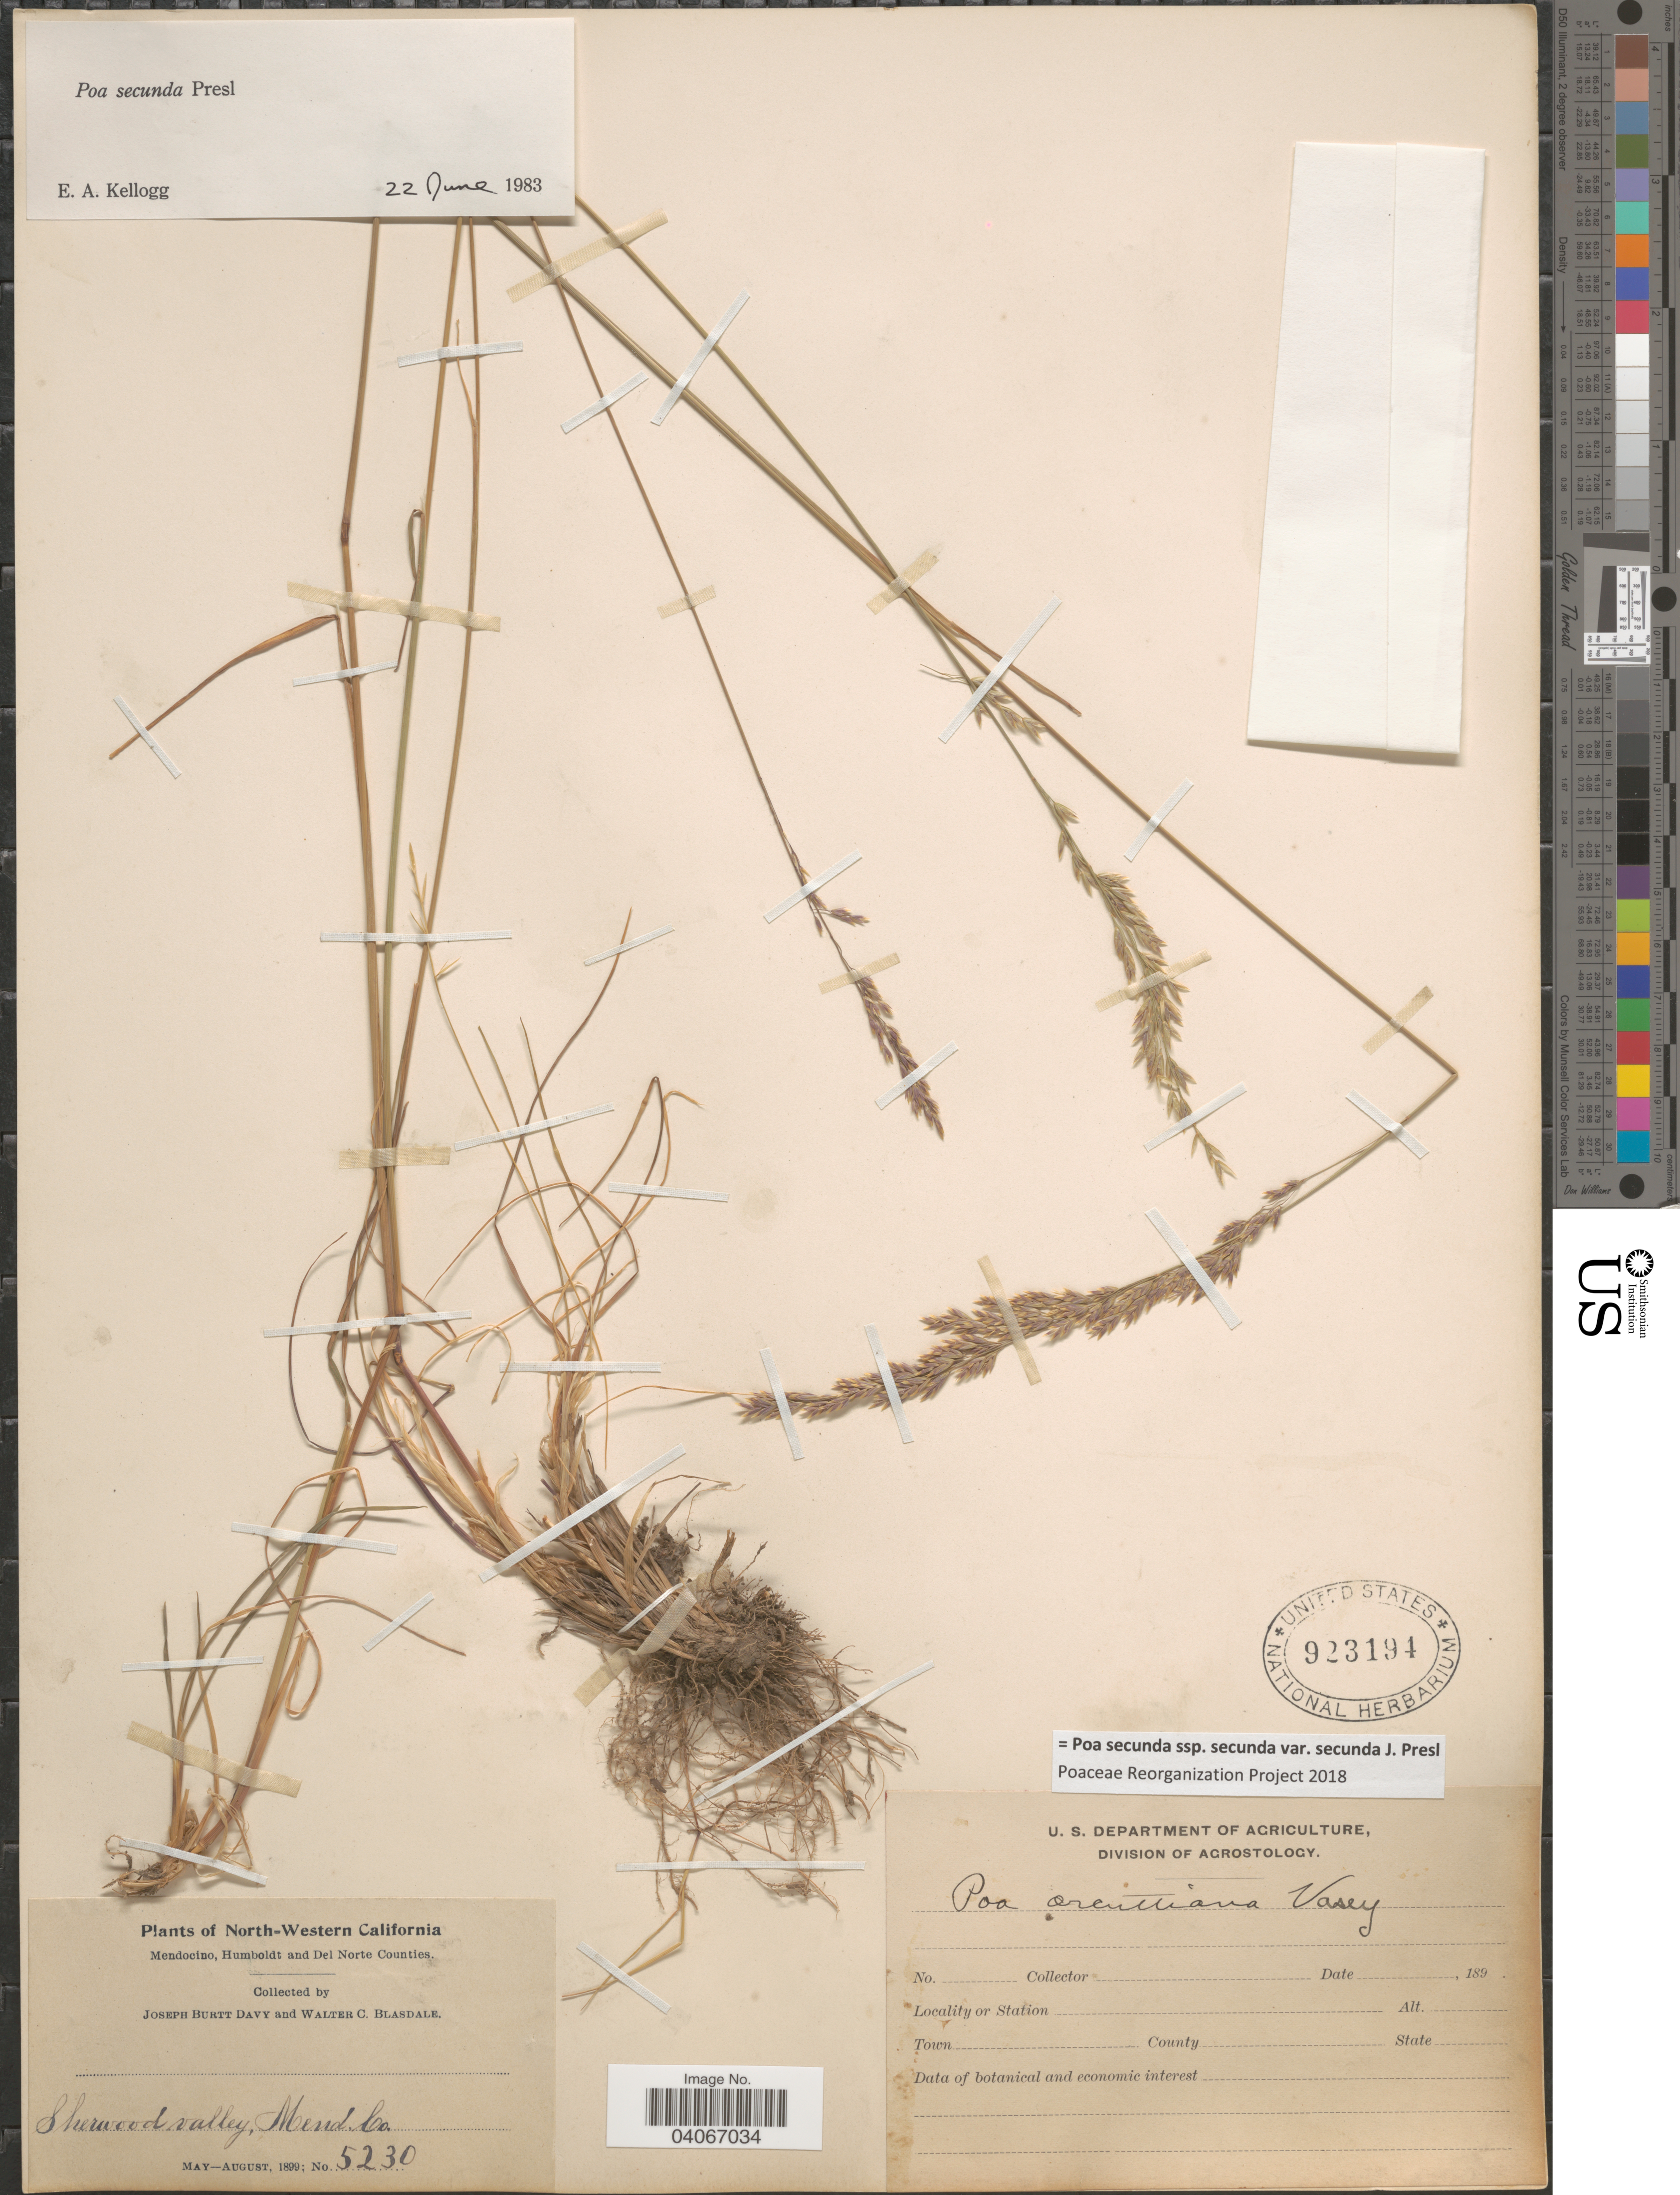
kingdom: Plantae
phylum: Tracheophyta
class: Liliopsida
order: Poales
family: Poaceae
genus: Poa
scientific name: Poa secunda subsp. secunda var. secunda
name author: J. Presl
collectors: J. Burtt Davy & W. Blasdale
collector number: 5230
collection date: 1899-05/1899-08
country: United States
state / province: California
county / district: Mendocino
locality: North-Western California. Mendocino, Humboldt and Del Norte Counties. Sherwood valley, Mend. Co.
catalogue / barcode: US 923194